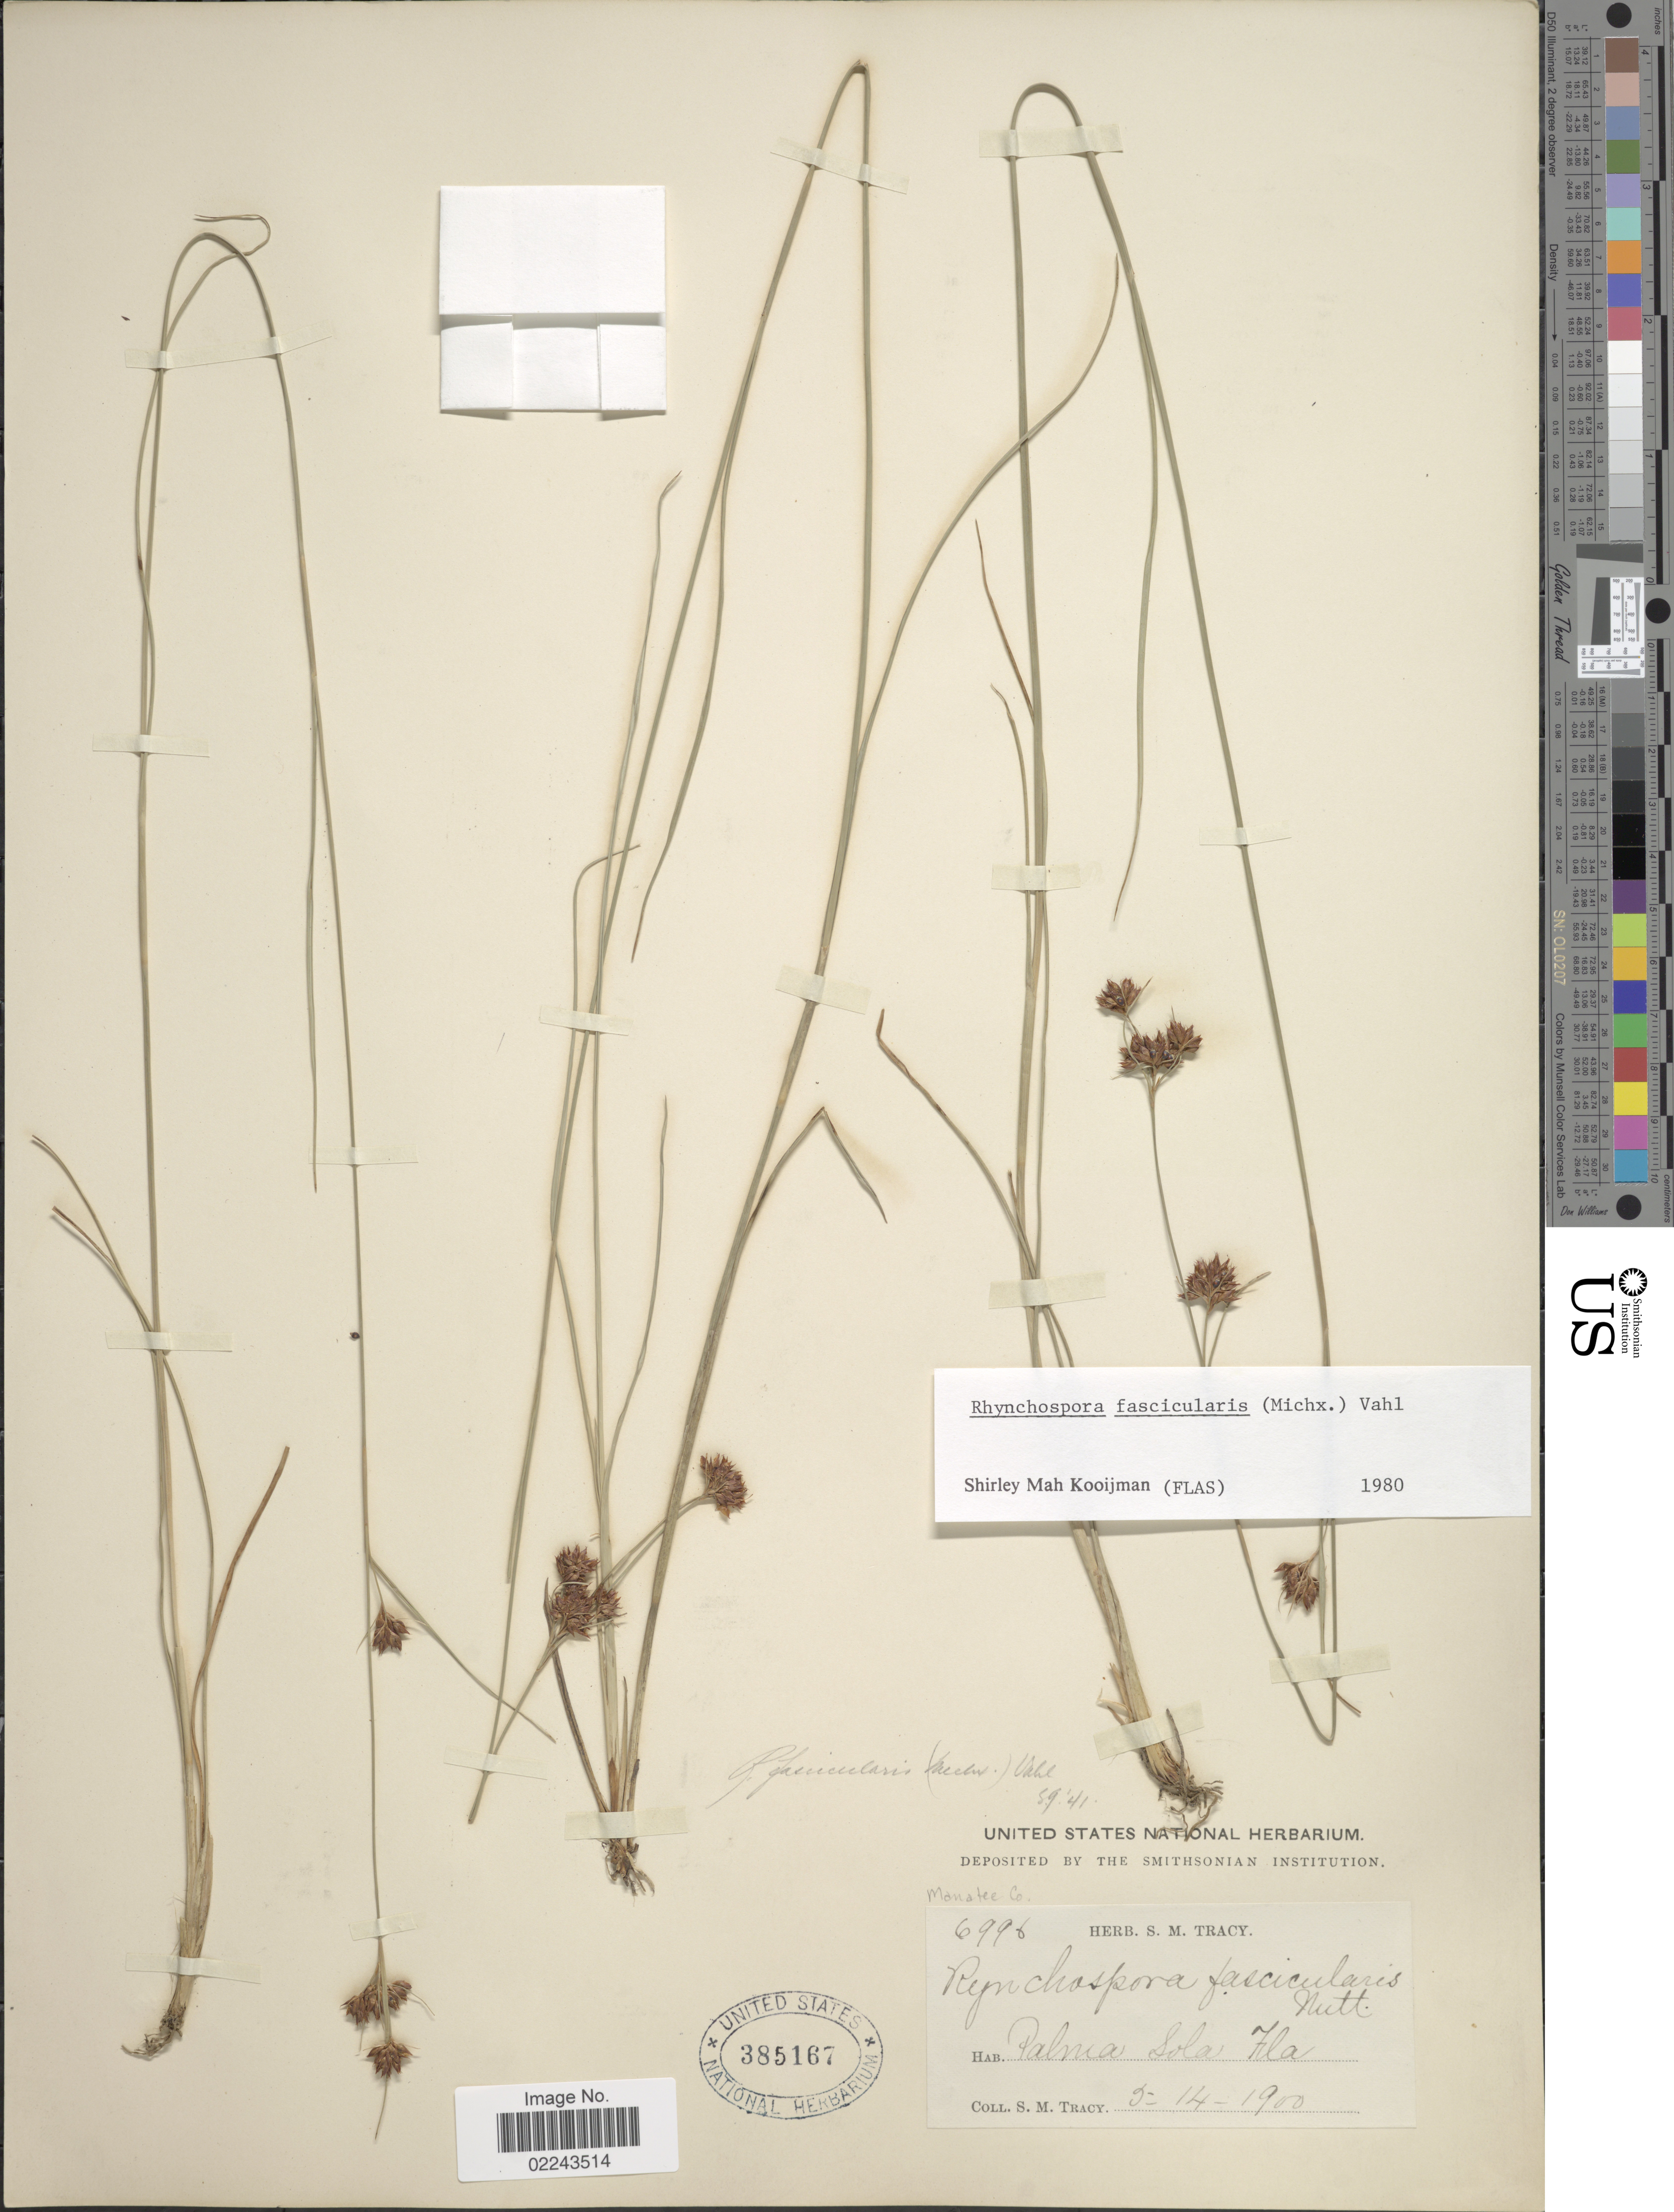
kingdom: Plantae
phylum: Tracheophyta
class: Liliopsida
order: Poales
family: Cyperaceae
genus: Rhynchospora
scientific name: Rhynchospora fascicularis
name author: (Michx.) Vahl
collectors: S. M. Tracy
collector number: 6996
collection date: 1900-05-14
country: United States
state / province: Florida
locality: Palma Sola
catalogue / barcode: US 385167